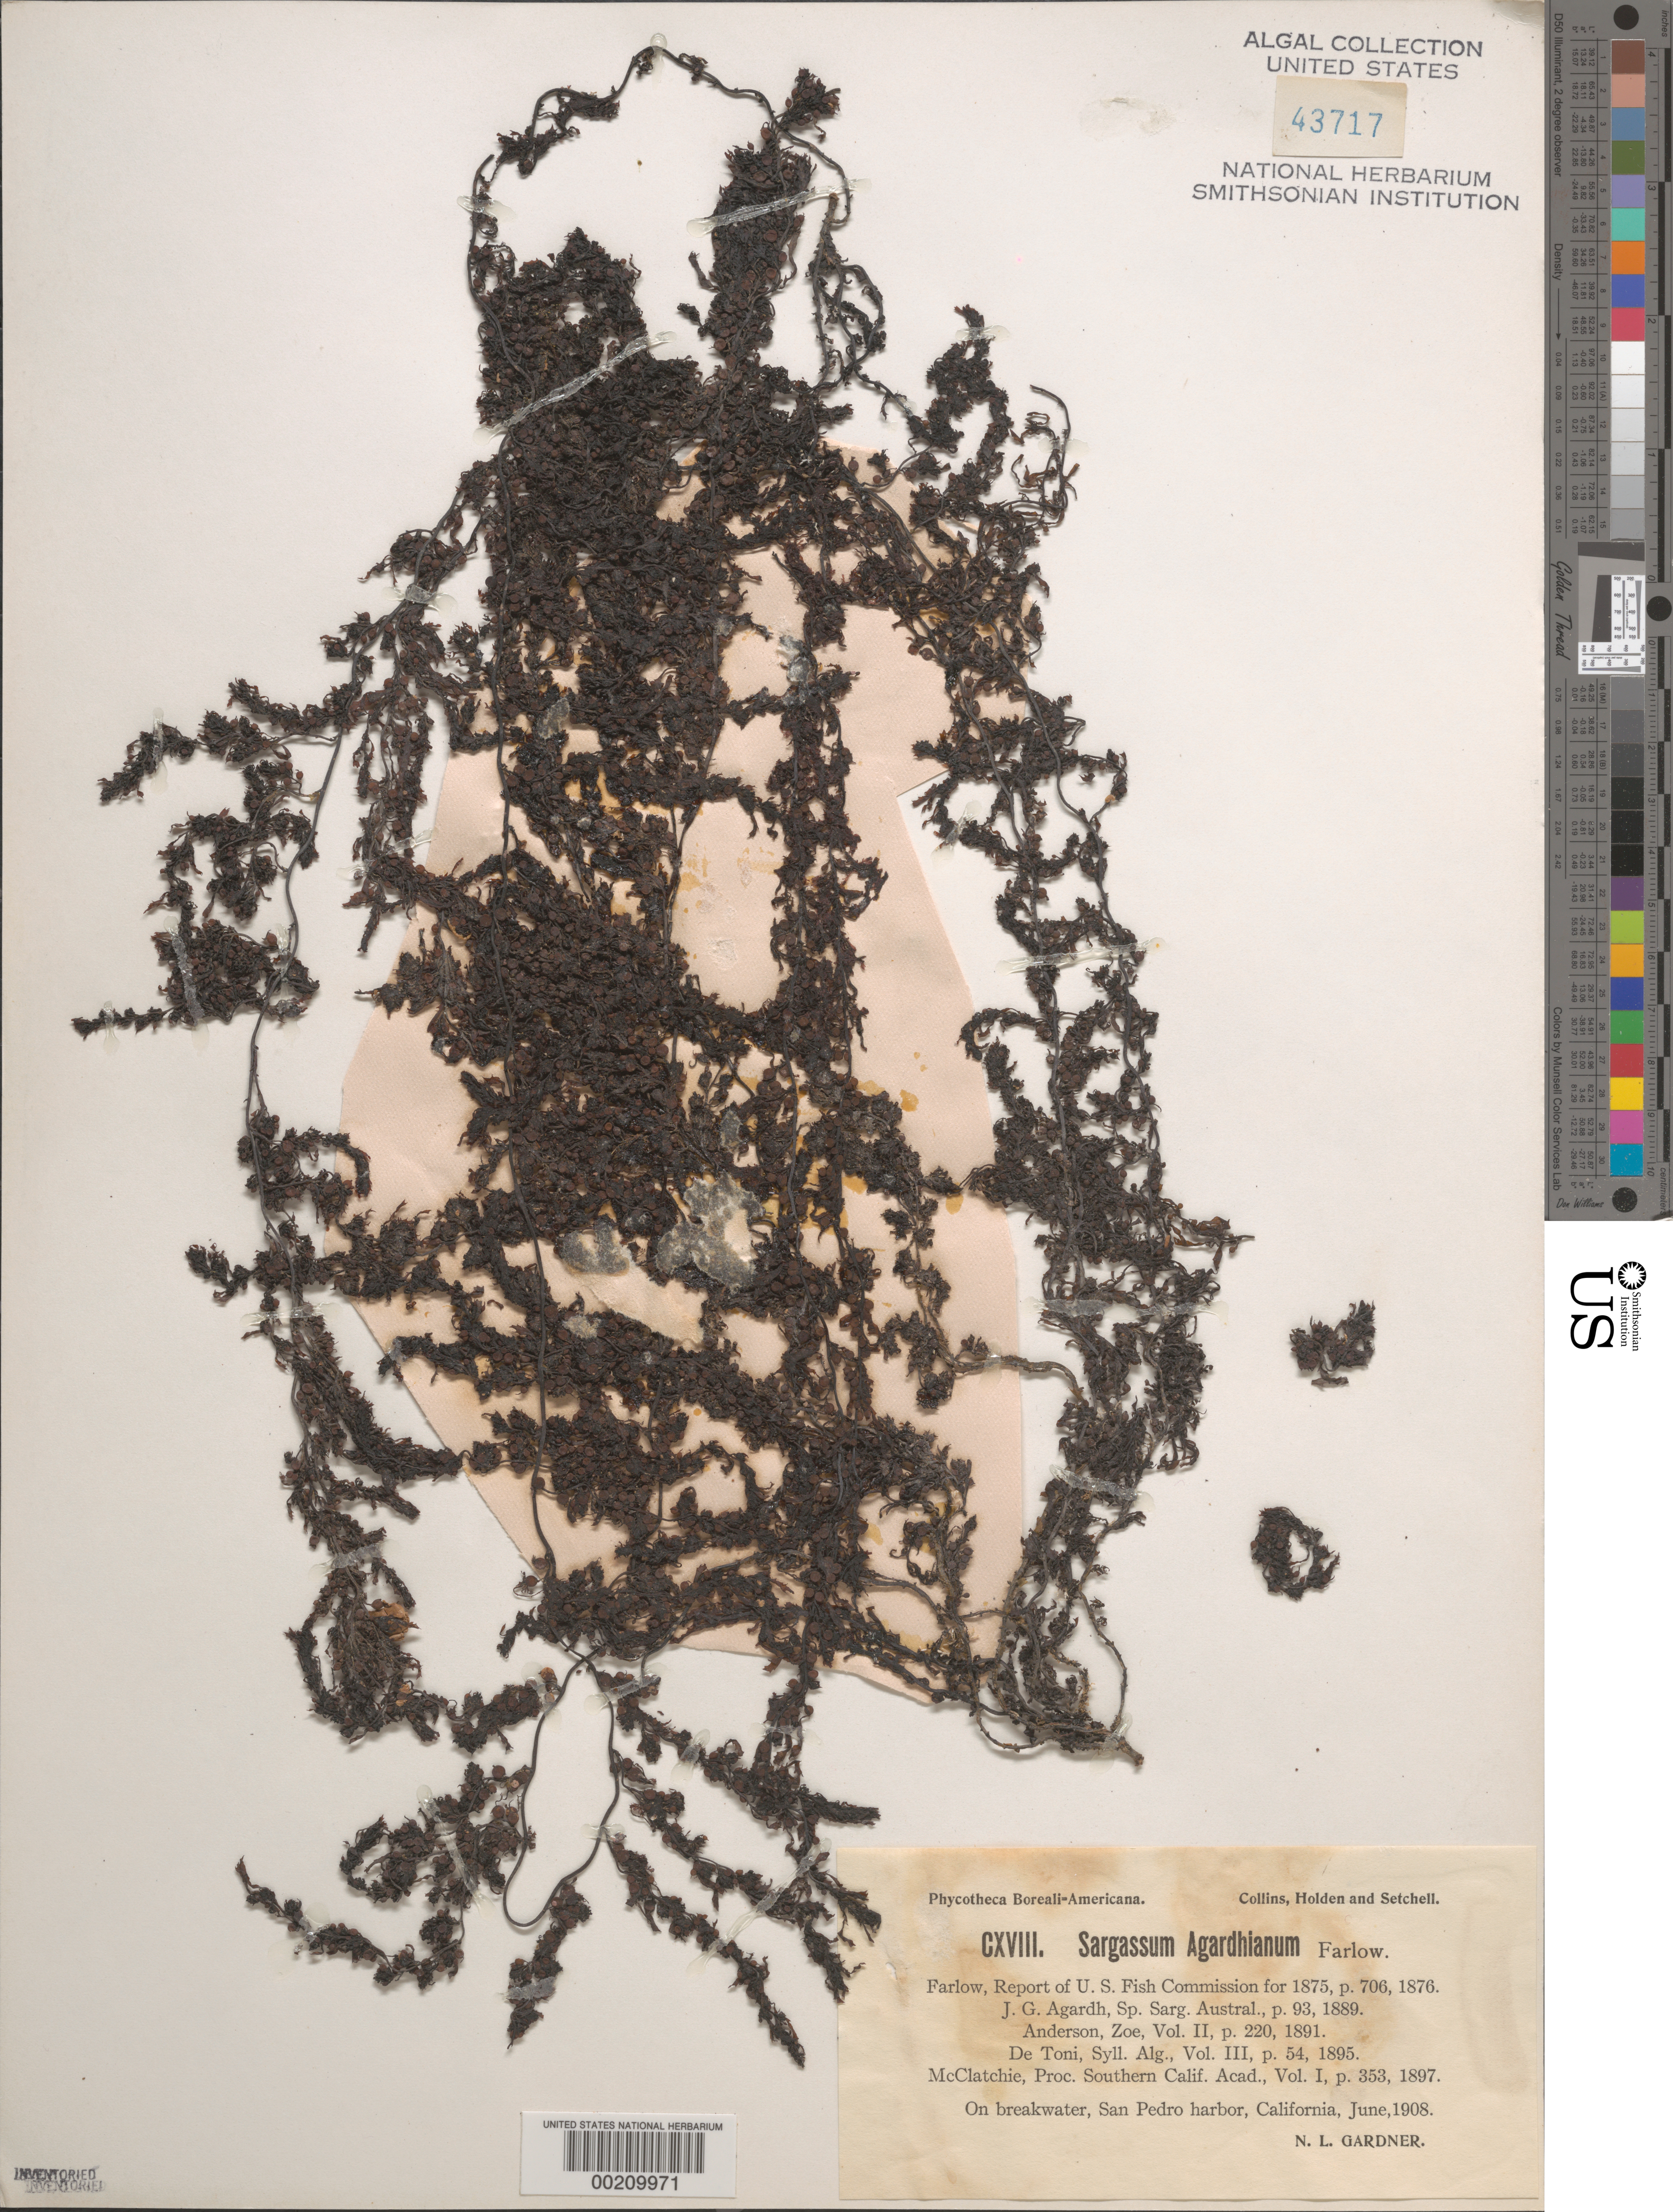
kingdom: Chromista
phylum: Ochrophyta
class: Phaeophyceae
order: Fucales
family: Sargassaceae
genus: Sargassum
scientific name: Sargassum agardhianum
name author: Farl. in J. Agardh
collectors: N. Gardner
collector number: PB-A CXVIII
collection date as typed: Jun 1897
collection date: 1897-06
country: United States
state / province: California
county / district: Los Angeles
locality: San Pedro Harbor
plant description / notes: Collins, Holden & Setchell, Phycotheca Boreali-Americana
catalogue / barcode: US 43717